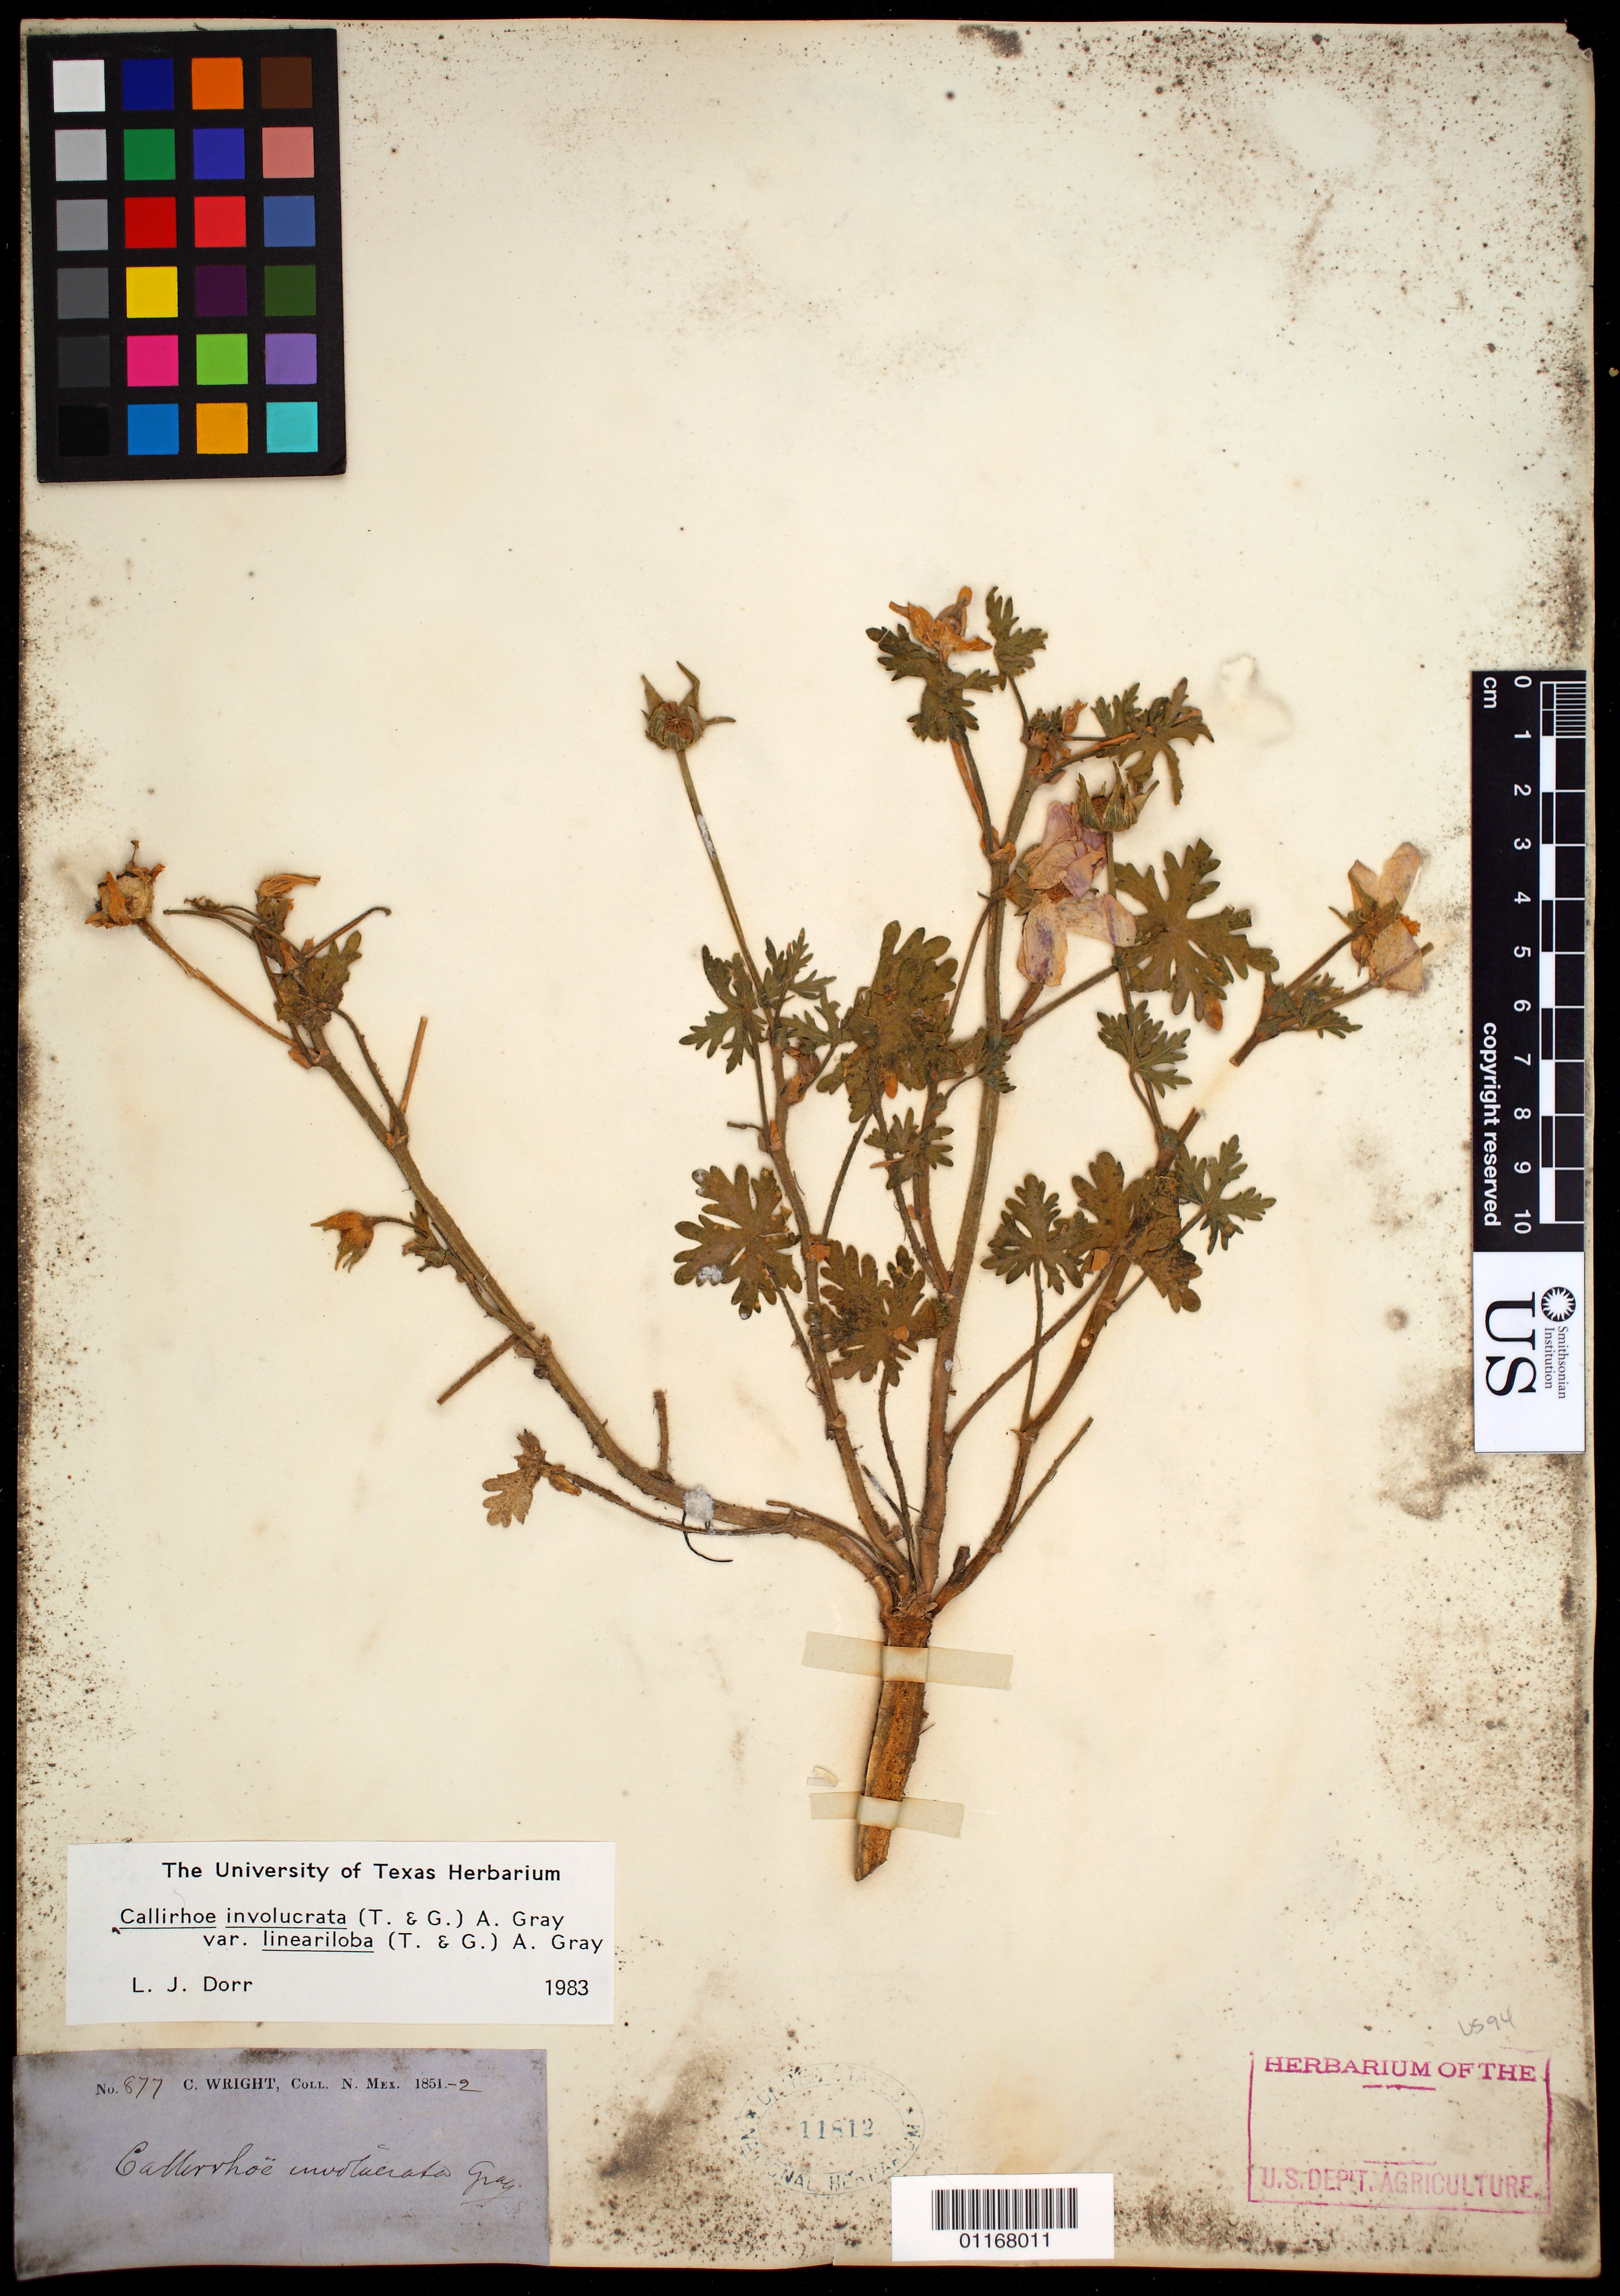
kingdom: Plantae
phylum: Tracheophyta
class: Magnoliopsida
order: Malvales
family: Malvaceae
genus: Callirhoe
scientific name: Callirhoe involucrata var. lineariloba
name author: (Torr. & A. Gray) A. Gray ex S. Watson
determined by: Dorr, L. J., (BOT), Smithsonian Institution - National Museum of Natural History (UNITED STATES)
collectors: C. Wright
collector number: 877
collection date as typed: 1851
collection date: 1851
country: United States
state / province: New Mexico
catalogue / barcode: US 11812